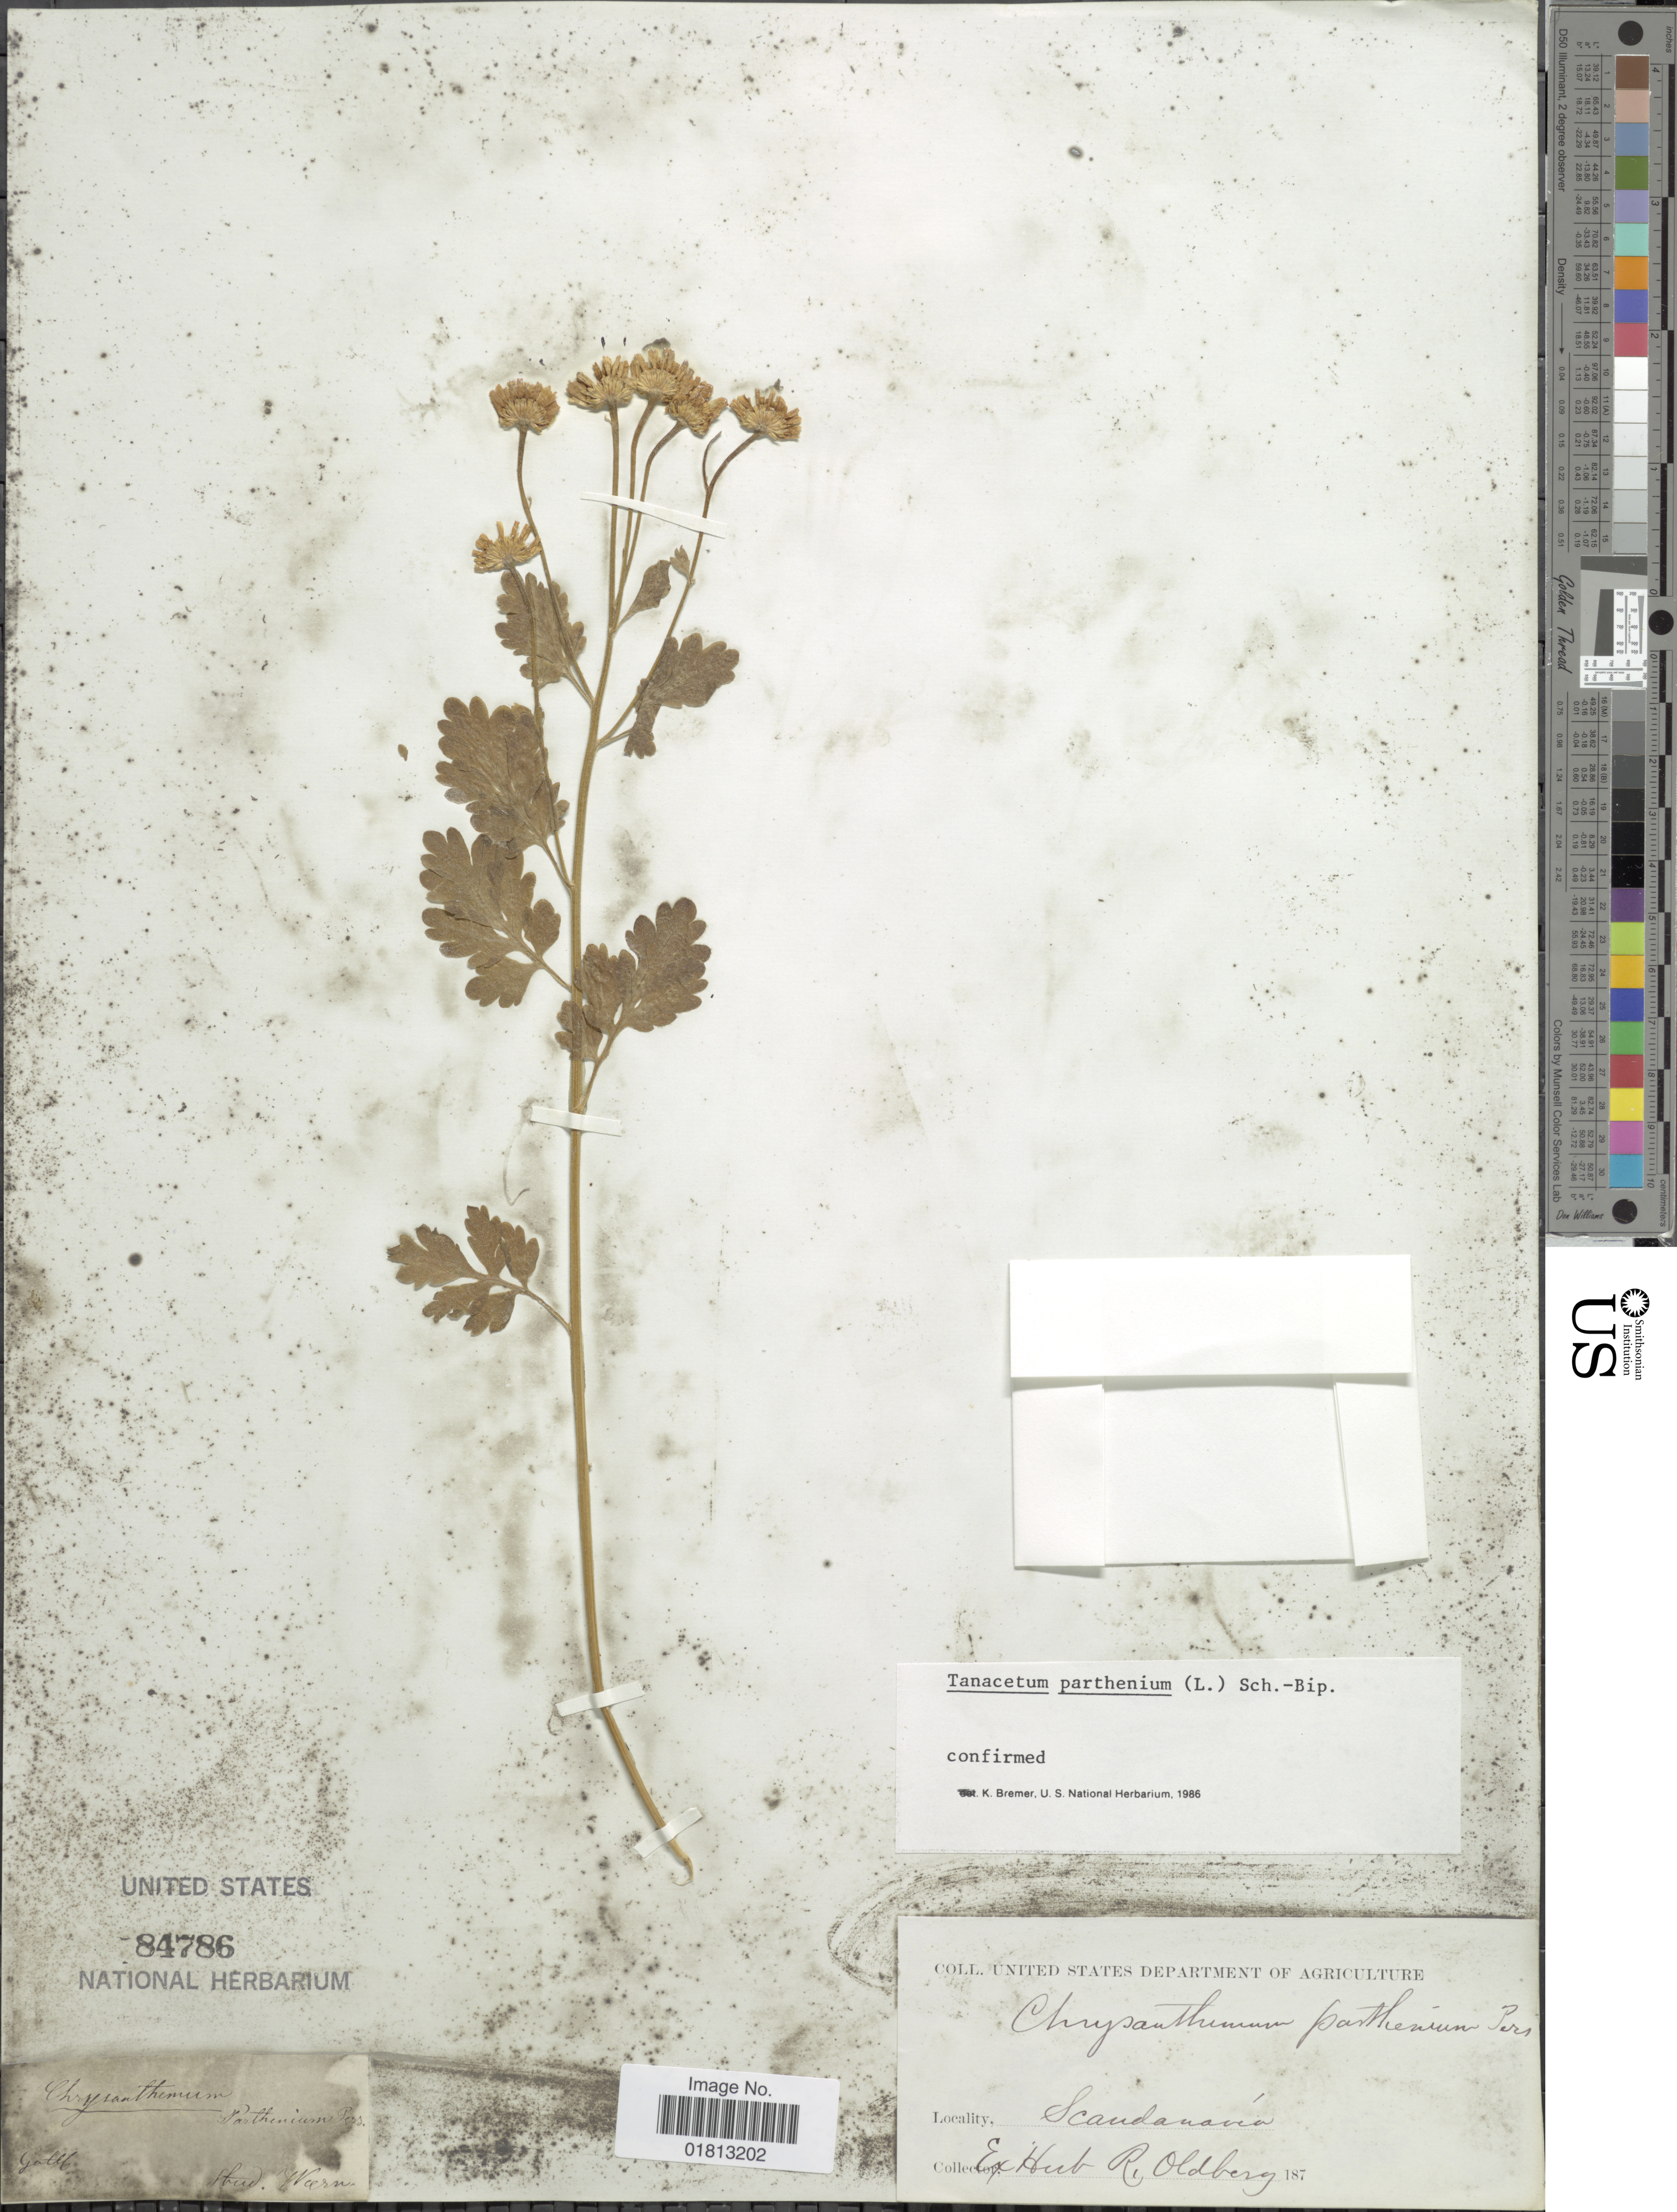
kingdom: Plantae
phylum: Tracheophyta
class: Magnoliopsida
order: Asterales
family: Asteraceae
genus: Tanacetum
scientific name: Tanacetum parthenium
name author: (L.) Sch. Bip.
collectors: ex herb. R. Oldberg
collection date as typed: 187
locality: Scandanavia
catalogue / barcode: US 84786